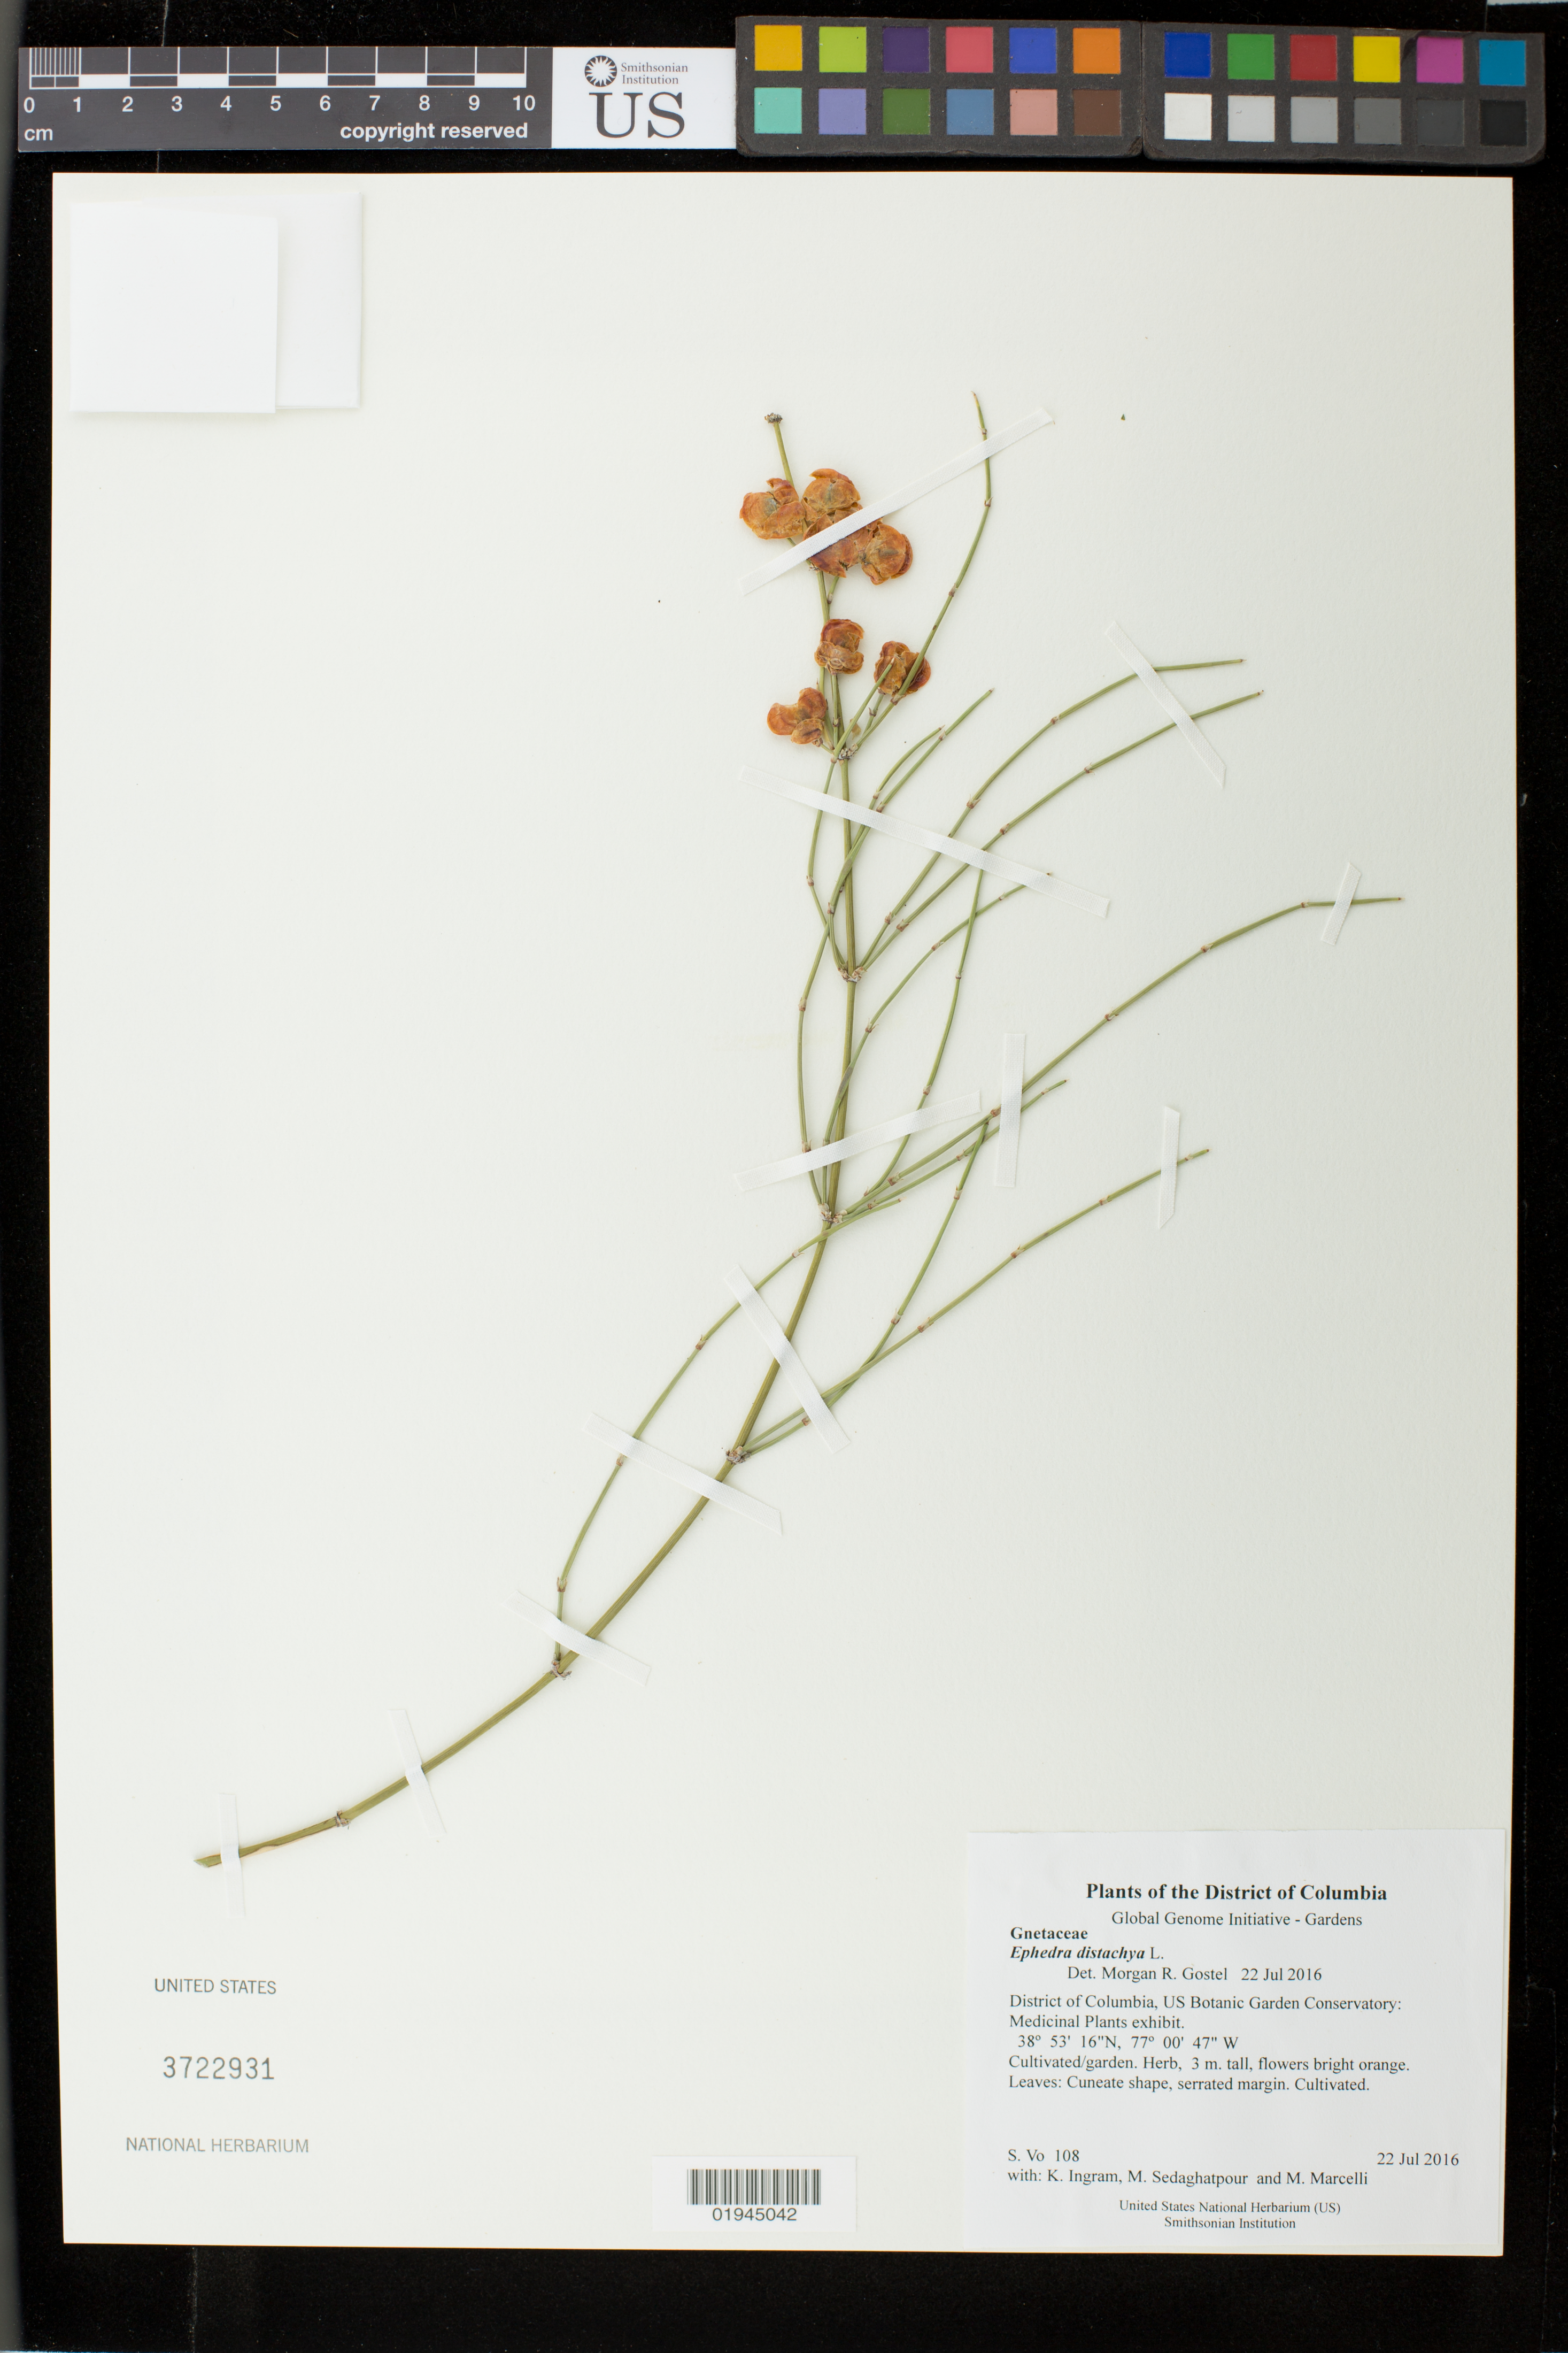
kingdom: Plantae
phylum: Tracheophyta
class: Gnetopsida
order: Ephedrales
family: Ephedraceae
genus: Ephedra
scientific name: Ephedra distachya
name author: L.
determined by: Gostel, Morgan R., (BRIT), Botanical Research Institute of Texas (UNITED STATES)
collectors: S. Vo, K. S. Ingram, M. Sedaghatpour & M. Marcelli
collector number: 108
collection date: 2016-07-22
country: United States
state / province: District of Columbia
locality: US Botanic Garden Conservatory: Medicinal Plants exhibit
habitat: Cultivated/garden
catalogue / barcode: US 3722931